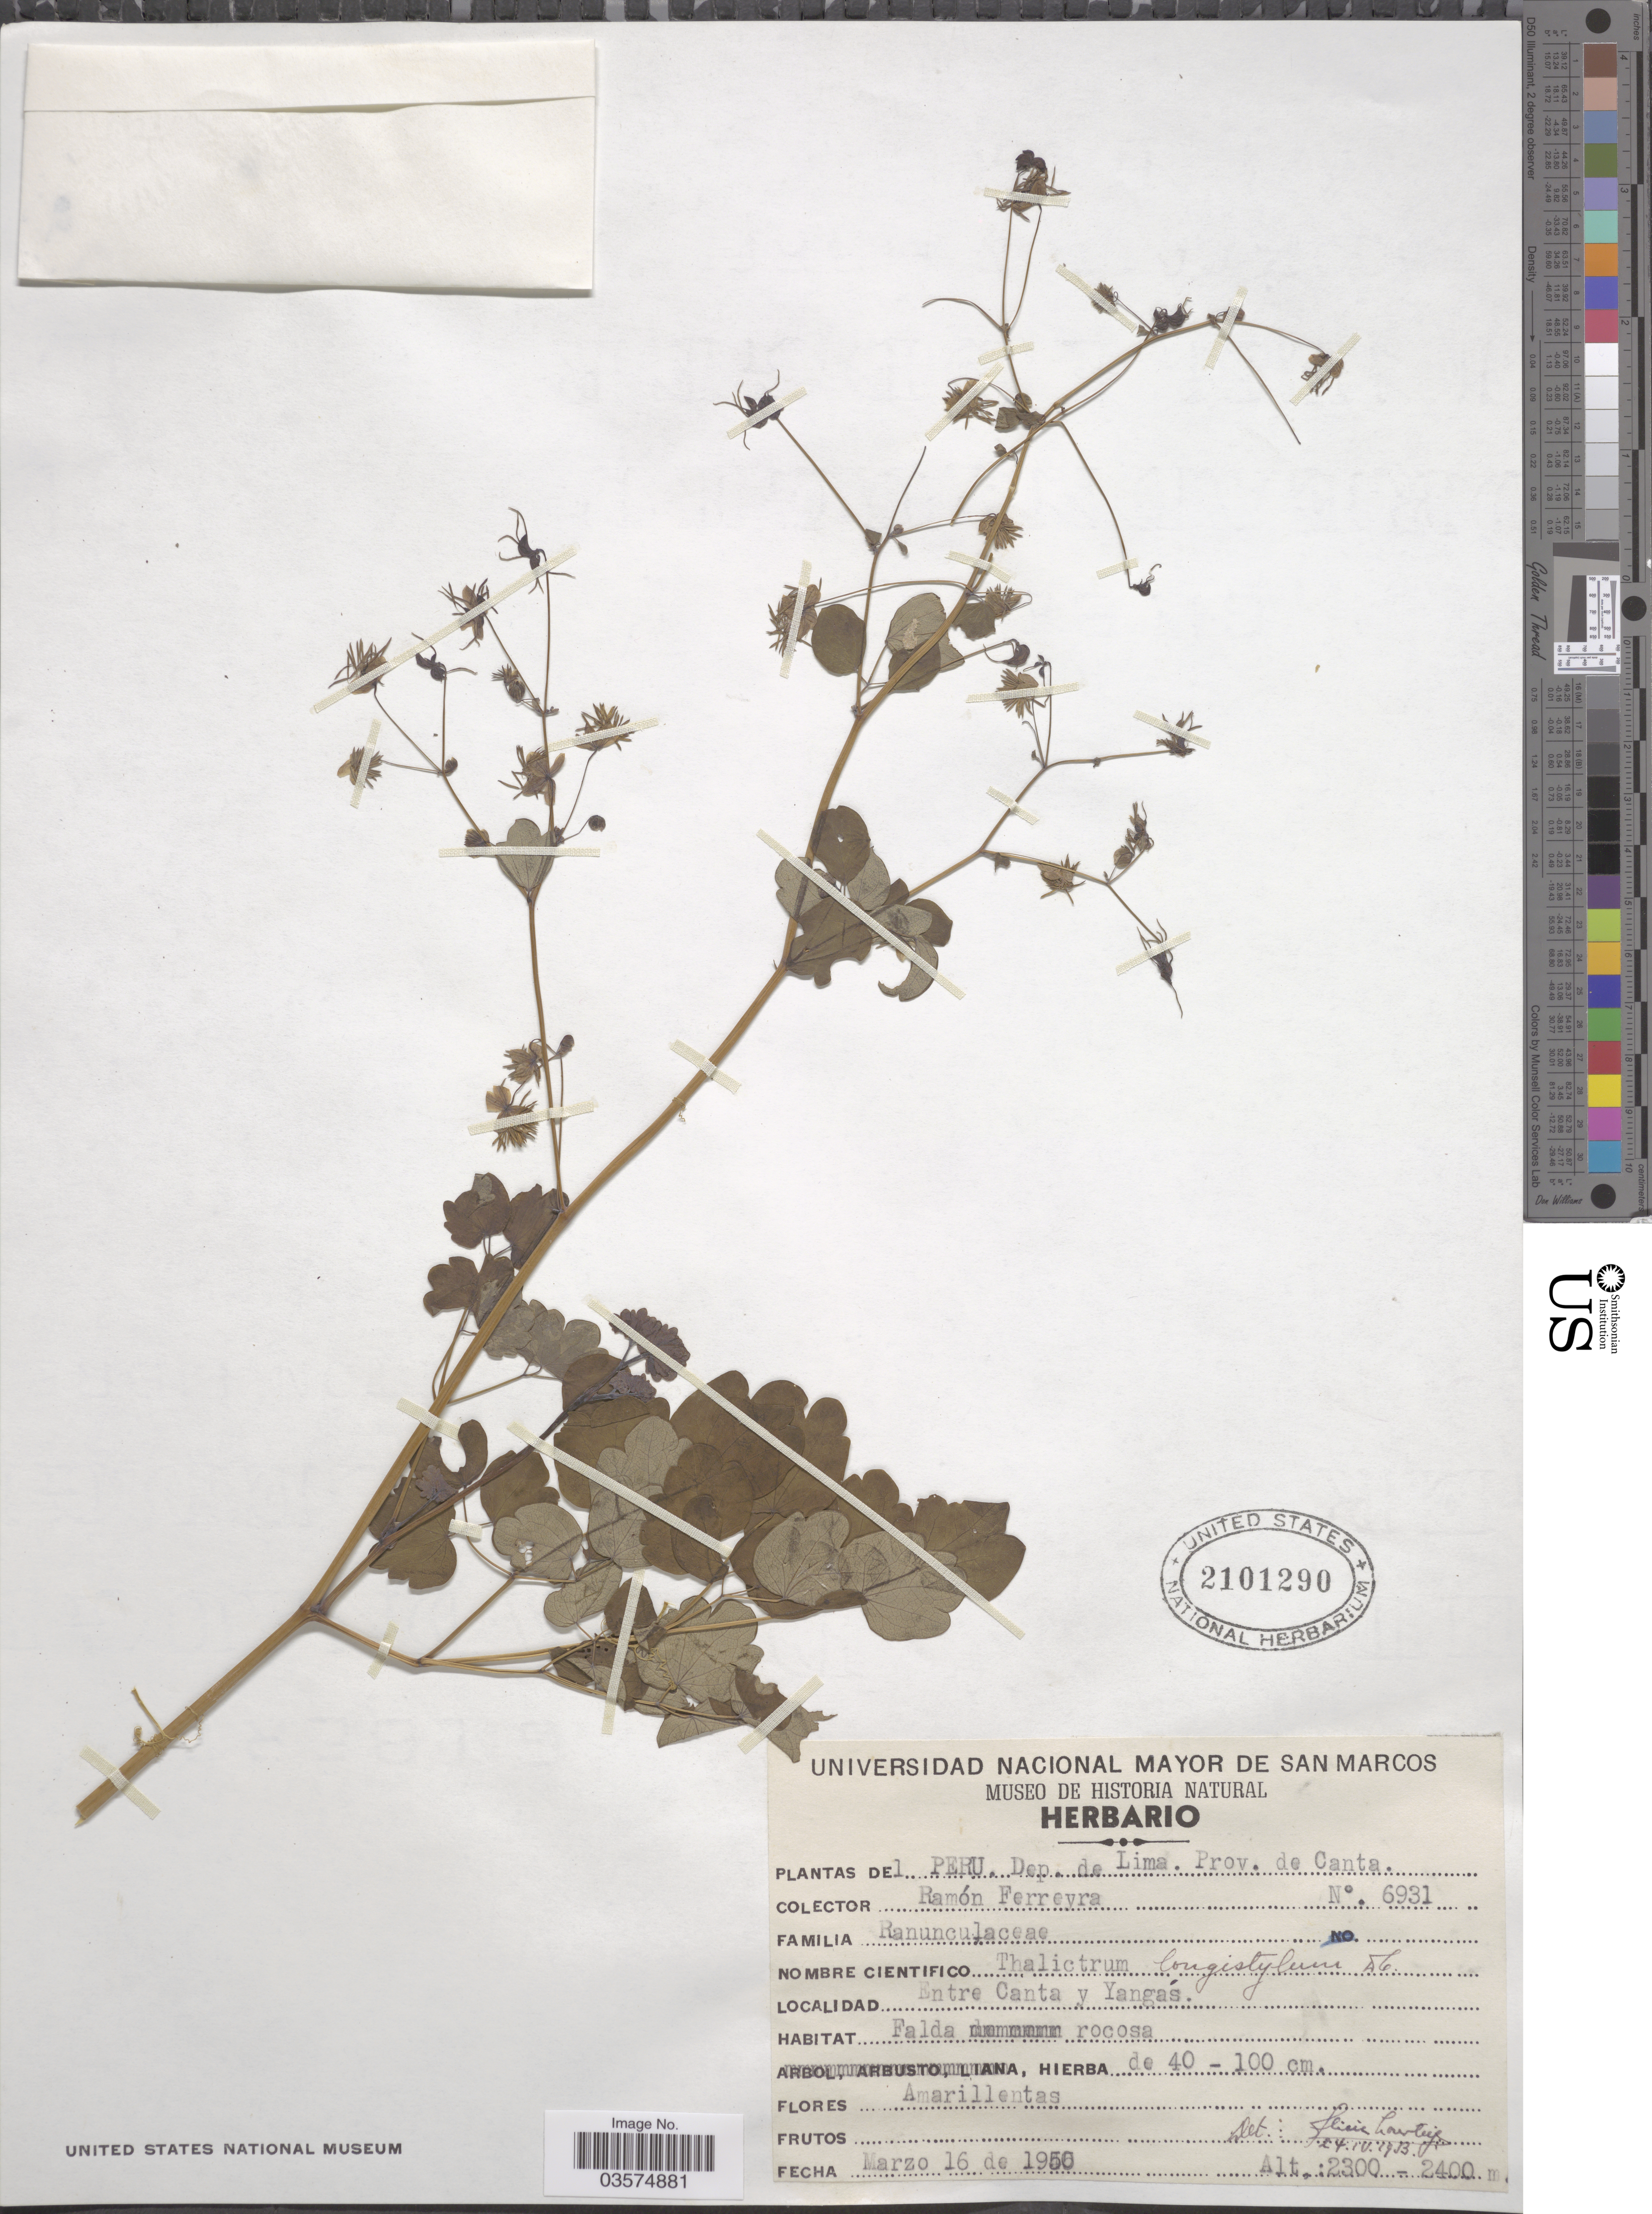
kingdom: Plantae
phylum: Tracheophyta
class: Magnoliopsida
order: Ranunculales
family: Ranunculaceae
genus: Thalictrum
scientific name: Thalictrum longistylum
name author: DC.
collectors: R. A. Ferreyra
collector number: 6931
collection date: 1950-03-16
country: Peru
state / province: Lima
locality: Dep. de Lima. Prov. de Canta. Entre Canta y Yangás.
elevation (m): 2300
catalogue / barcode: US 2101290